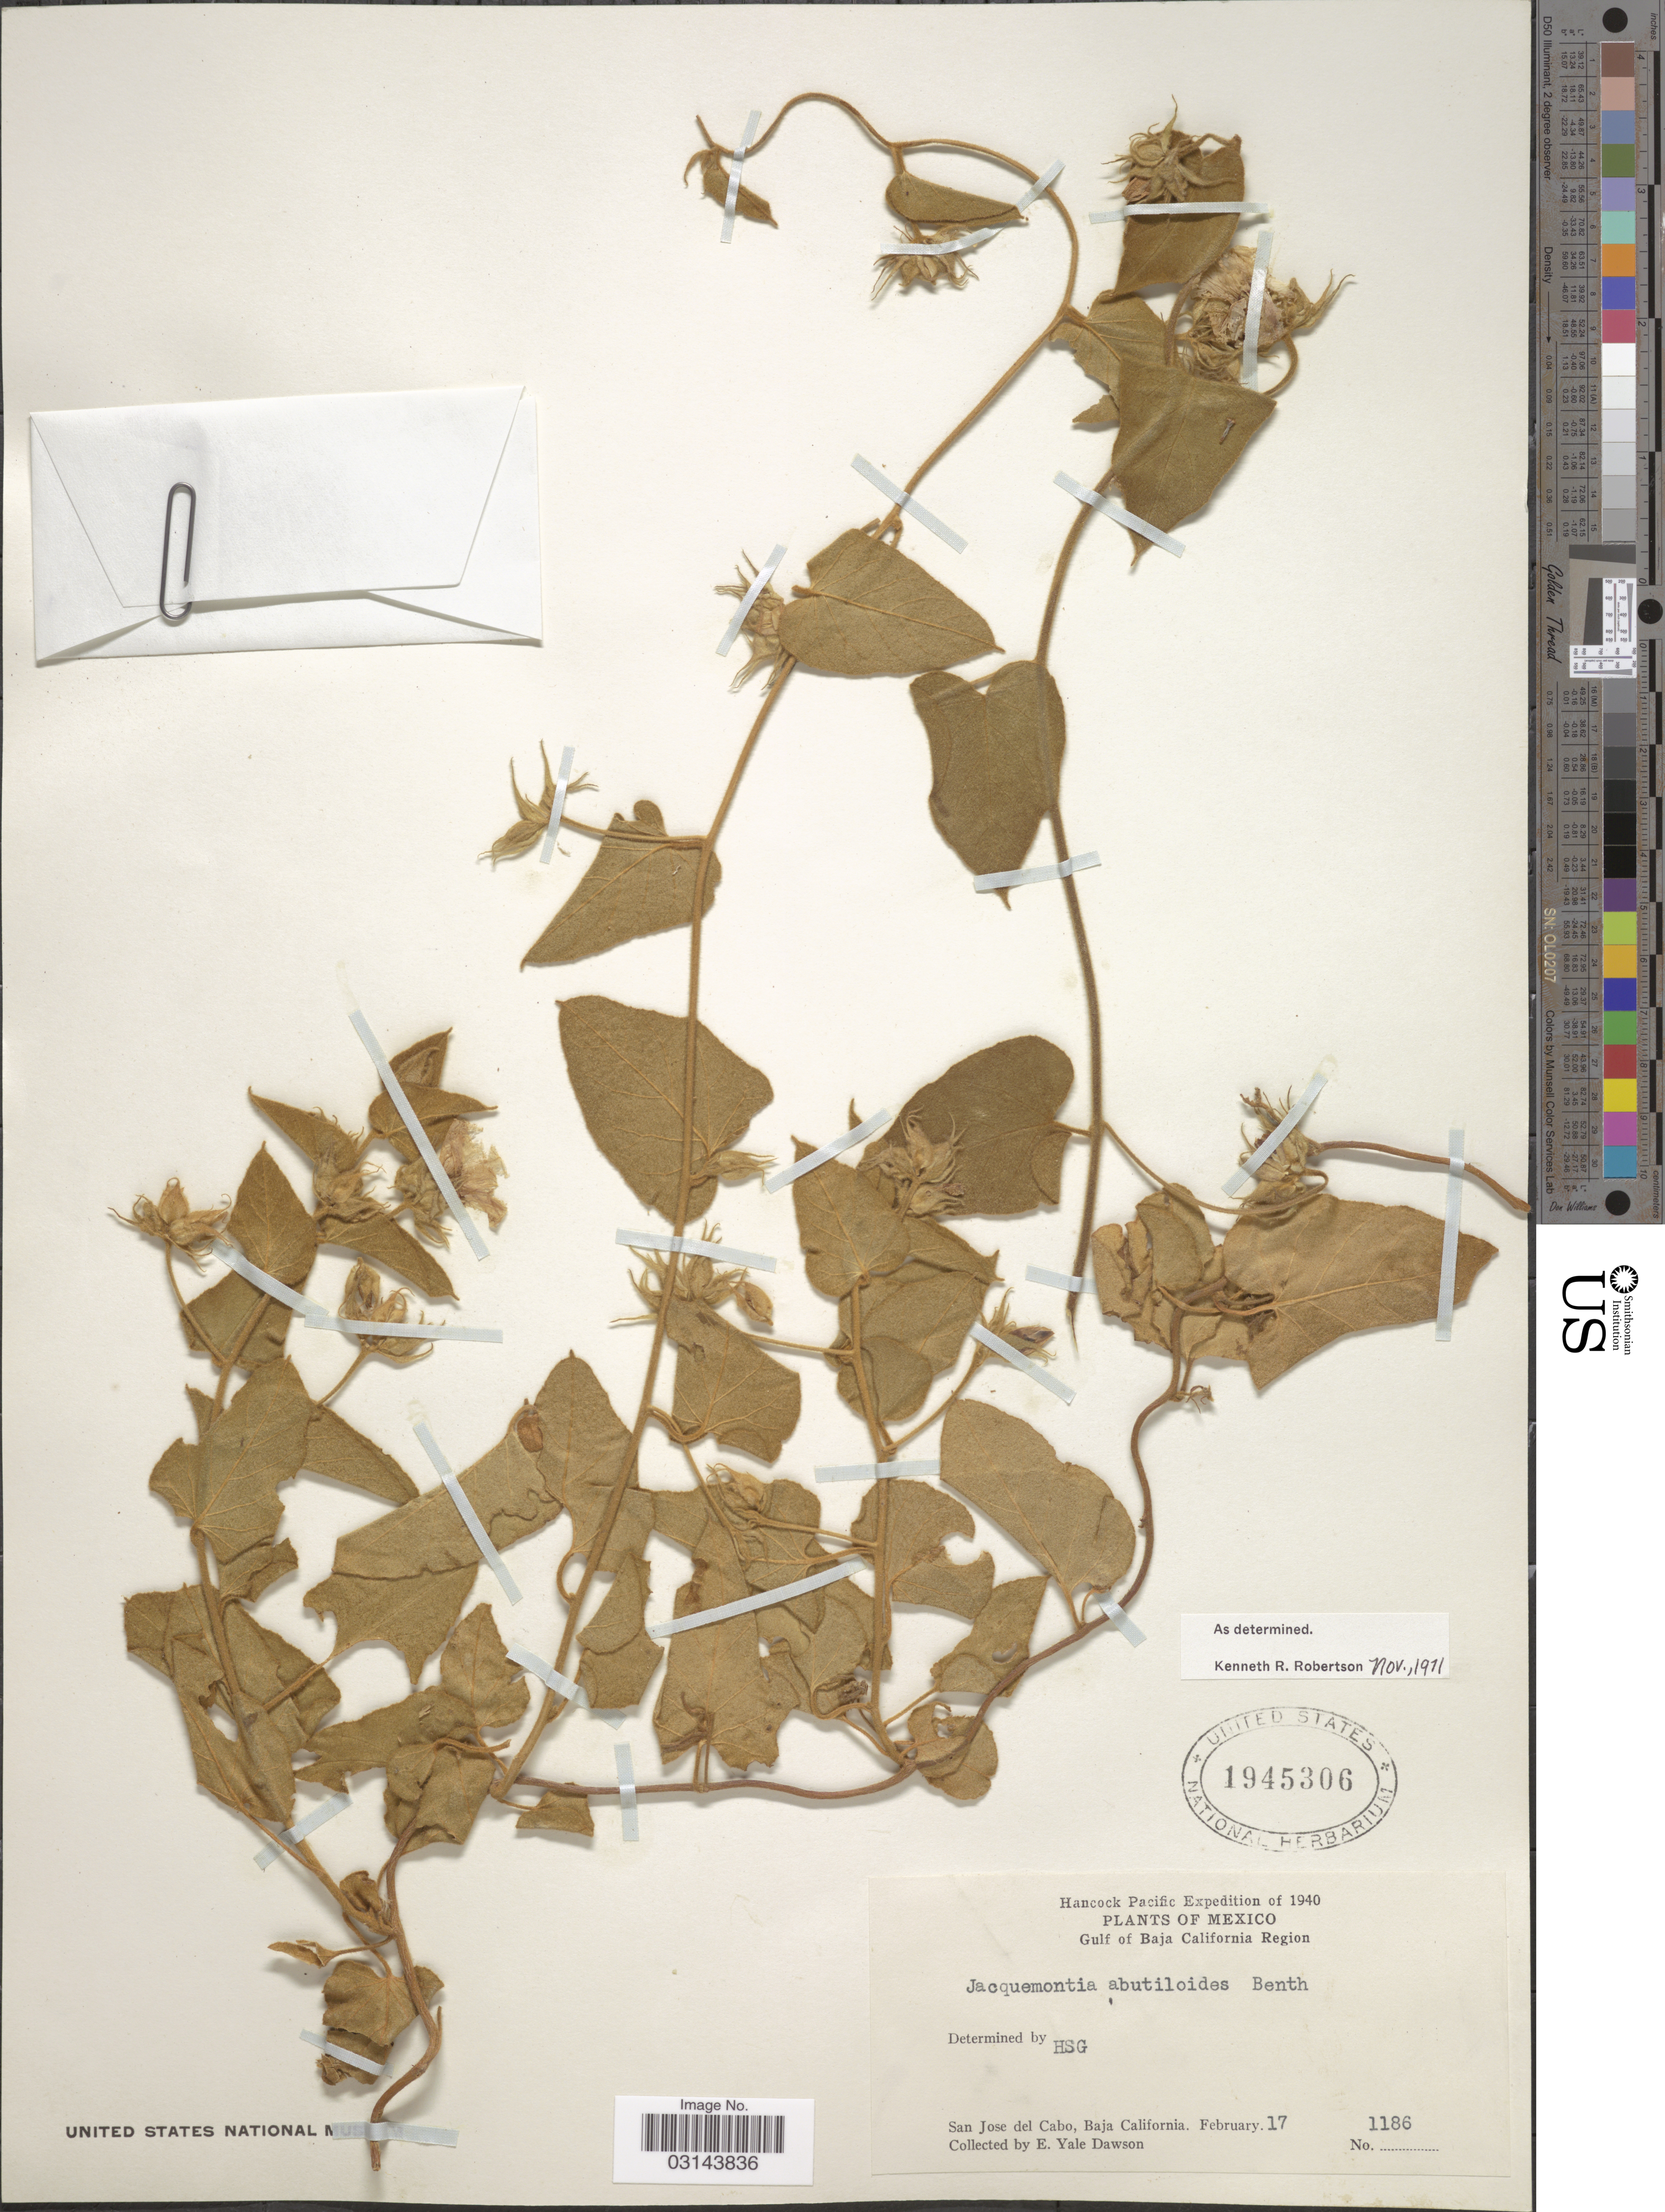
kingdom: Plantae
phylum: Tracheophyta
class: Magnoliopsida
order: Solanales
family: Convolvulaceae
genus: Jacquemontia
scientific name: Jacquemontia abutiloides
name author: Benth.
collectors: N. Yensen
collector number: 1186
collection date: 1940-02-17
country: Mexico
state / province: Baja California Sur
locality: Pacific. Gulf of Baja California Region. San Jose del Cabo.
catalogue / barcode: US 1945306